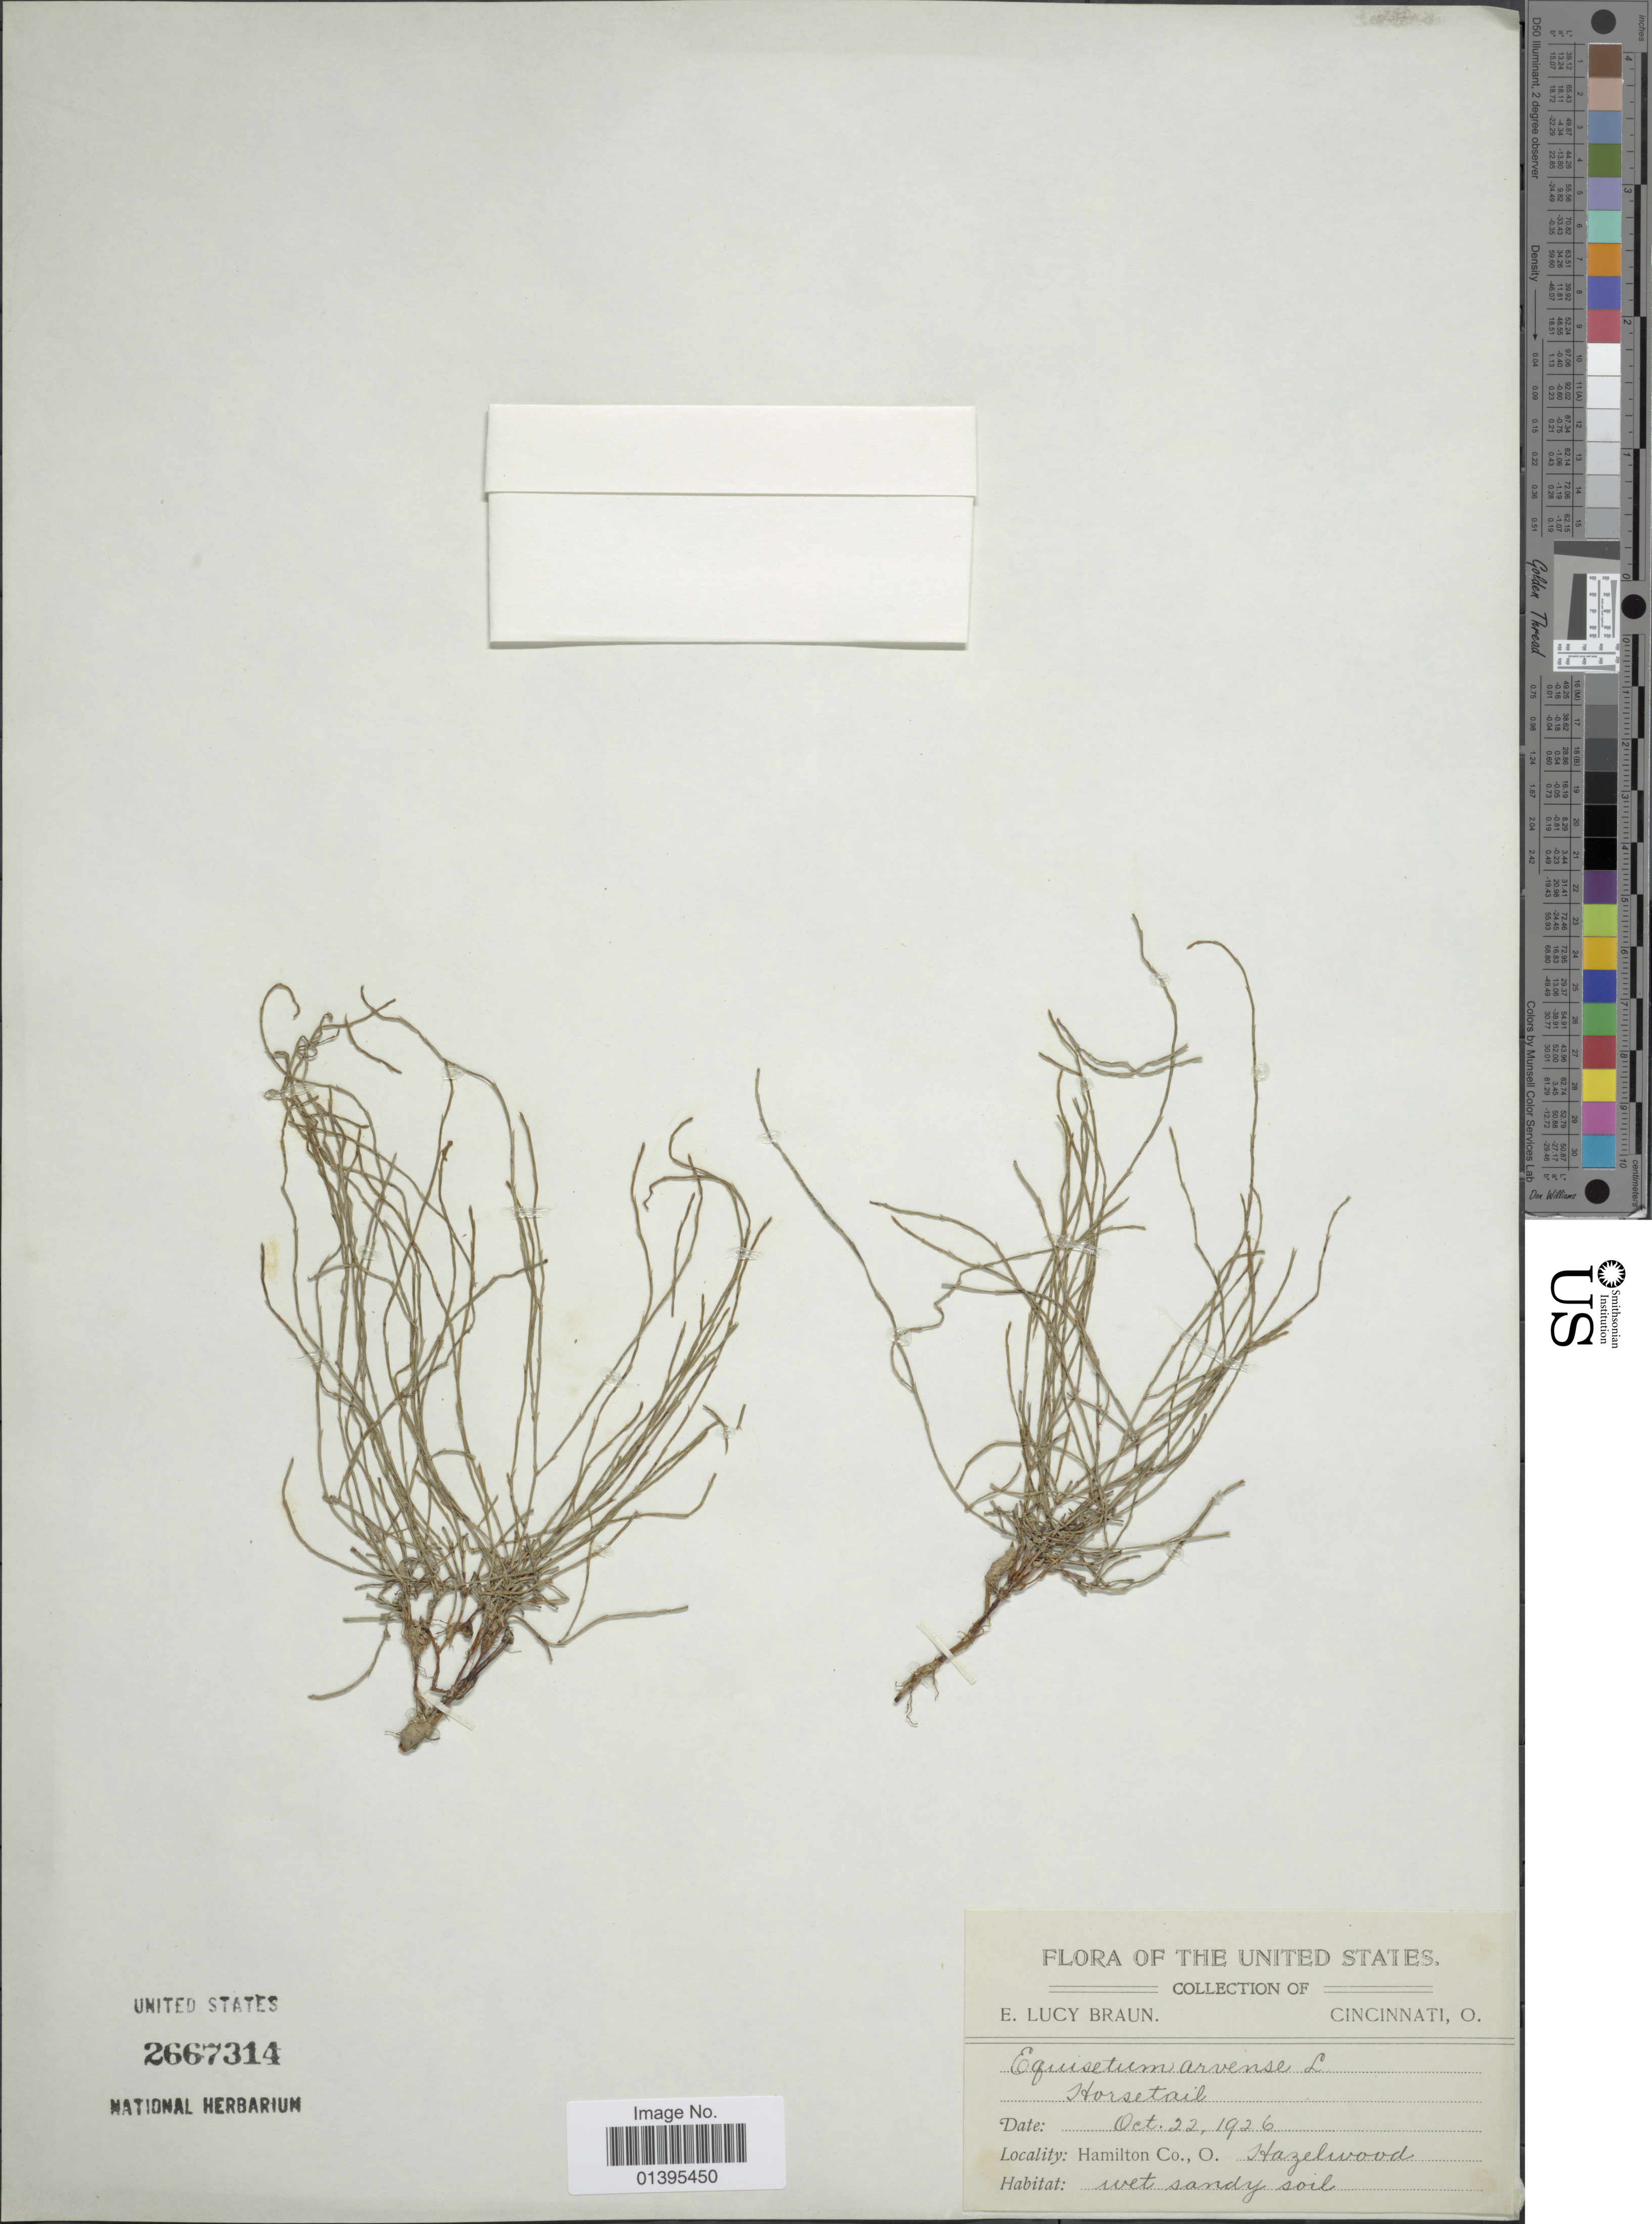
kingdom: Plantae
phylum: Tracheophyta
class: Polypodiopsida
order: Equisetales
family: Equisetaceae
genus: Equisetum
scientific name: Equisetum arvense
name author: L.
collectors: E. L. Braun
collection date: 1926-10-22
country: United States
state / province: Ohio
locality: Hamilton Co., O. Hazelwood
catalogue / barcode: US 2667314